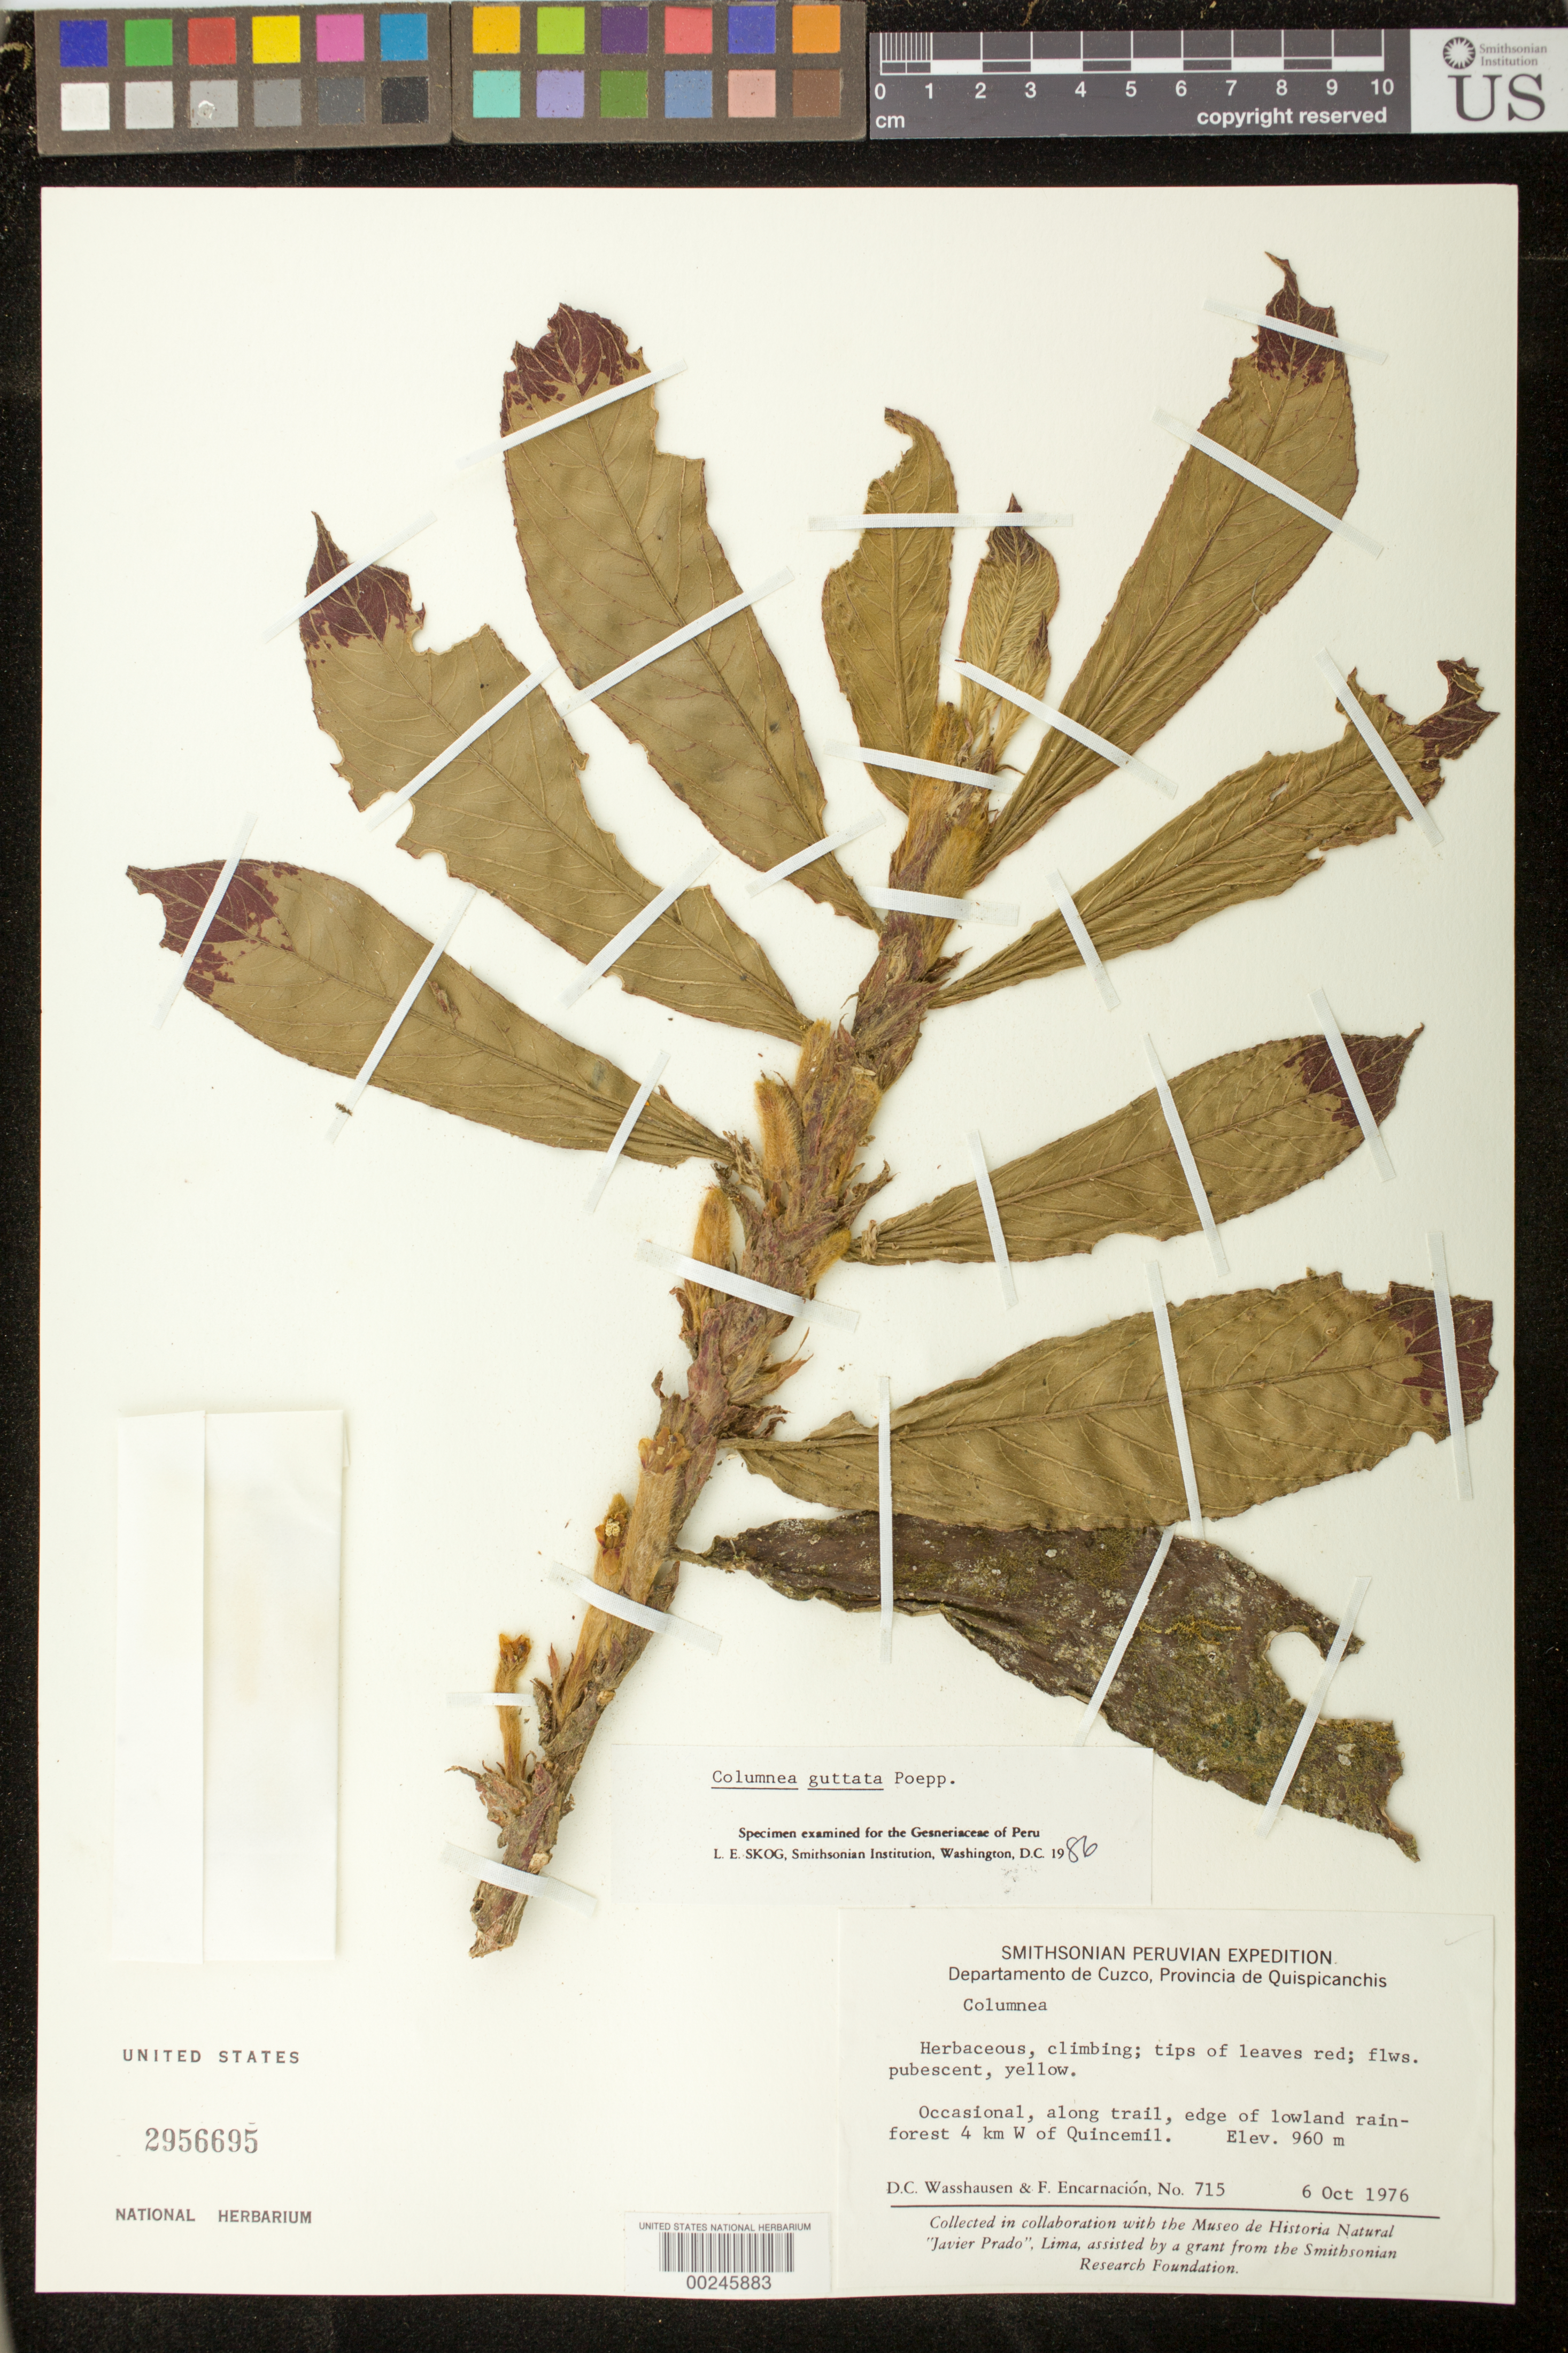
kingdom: Plantae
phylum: Tracheophyta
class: Magnoliopsida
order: Lamiales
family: Gesneriaceae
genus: Columnea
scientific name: Columnea guttata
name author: Poepp.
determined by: Skog, Laurence E.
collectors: D. C. Wasshausen & F. Encarnación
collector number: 715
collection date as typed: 06 Oct 1976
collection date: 1976-10-06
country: Peru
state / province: Cusco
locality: Prov. Quispicanchis; 4 km W of Quincemil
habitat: Along trail, edge of lowland rainforest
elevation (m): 960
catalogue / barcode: US 2956695